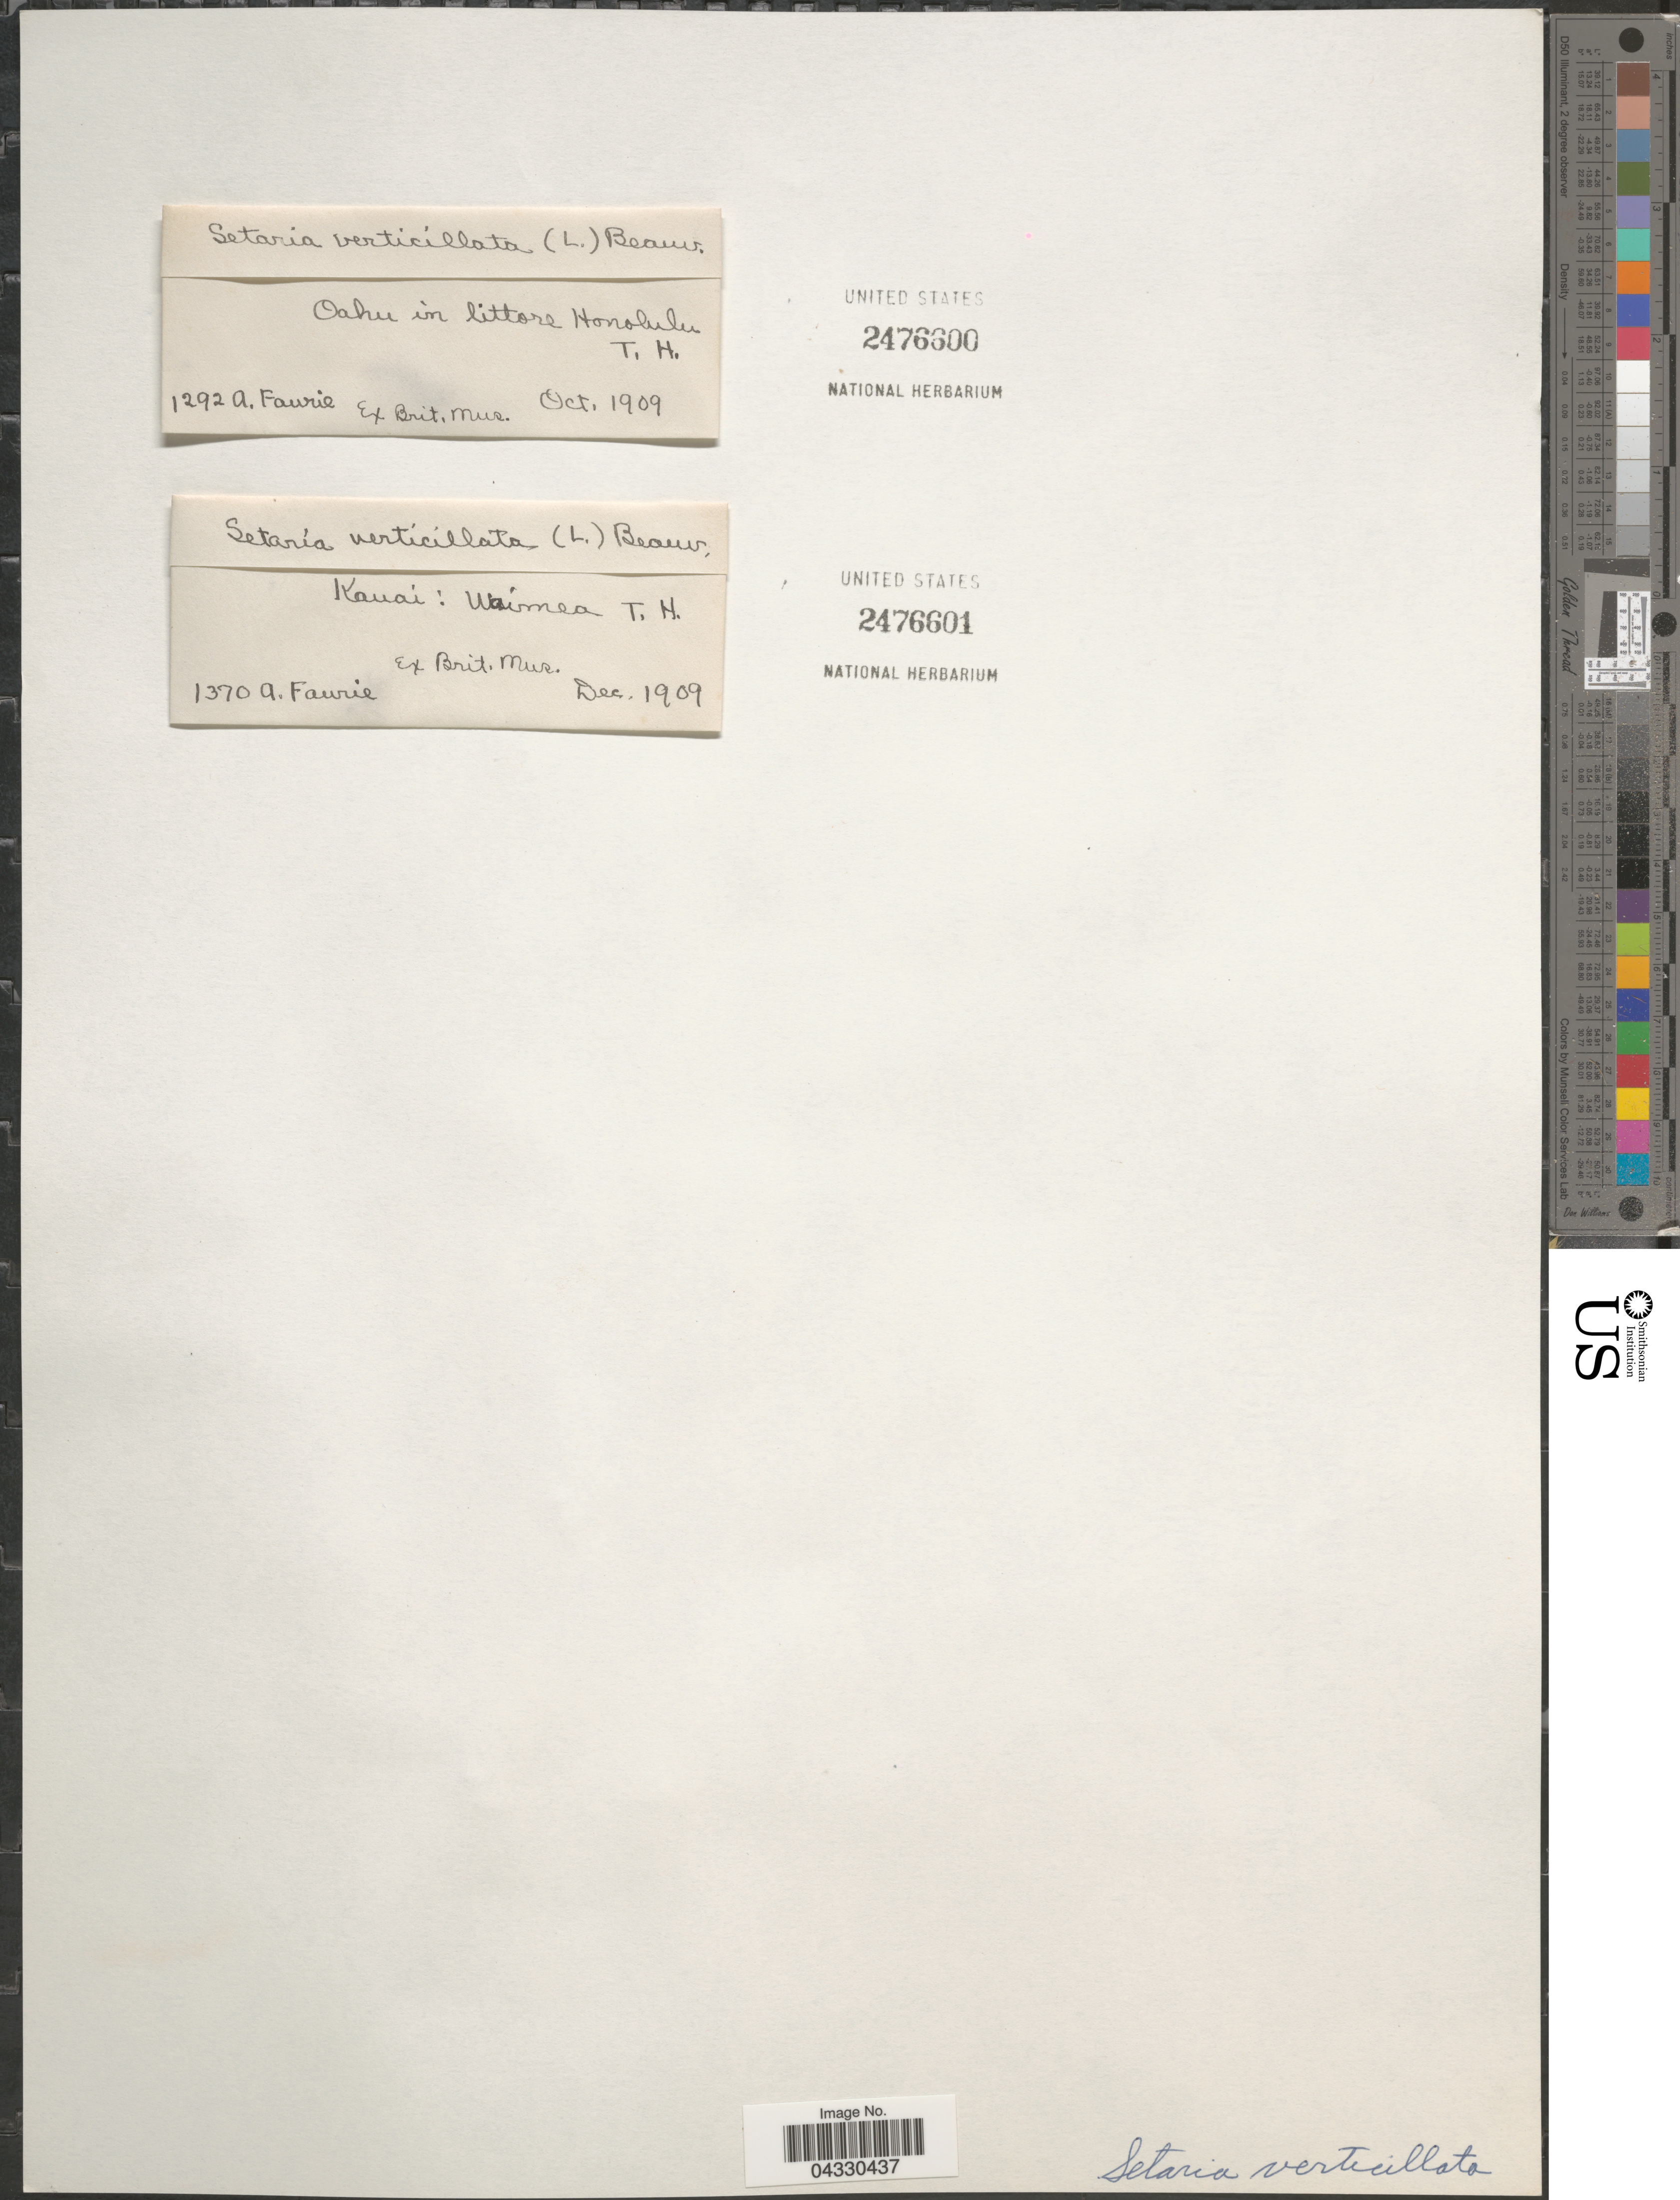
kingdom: Plantae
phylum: Tracheophyta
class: Liliopsida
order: Poales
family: Poaceae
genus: Setaria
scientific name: Setaria adhaerens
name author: (Forssk.) Chiov.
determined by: Wagner, W. L., (BOT), Smithsonian Institution - National Museum of Natural History (UNITED STATES)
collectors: A. Faurie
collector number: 1370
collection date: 1909-12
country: United States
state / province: Hawaii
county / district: Kauai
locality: Kauai: Waimea. T. H.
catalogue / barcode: US 2476601-2